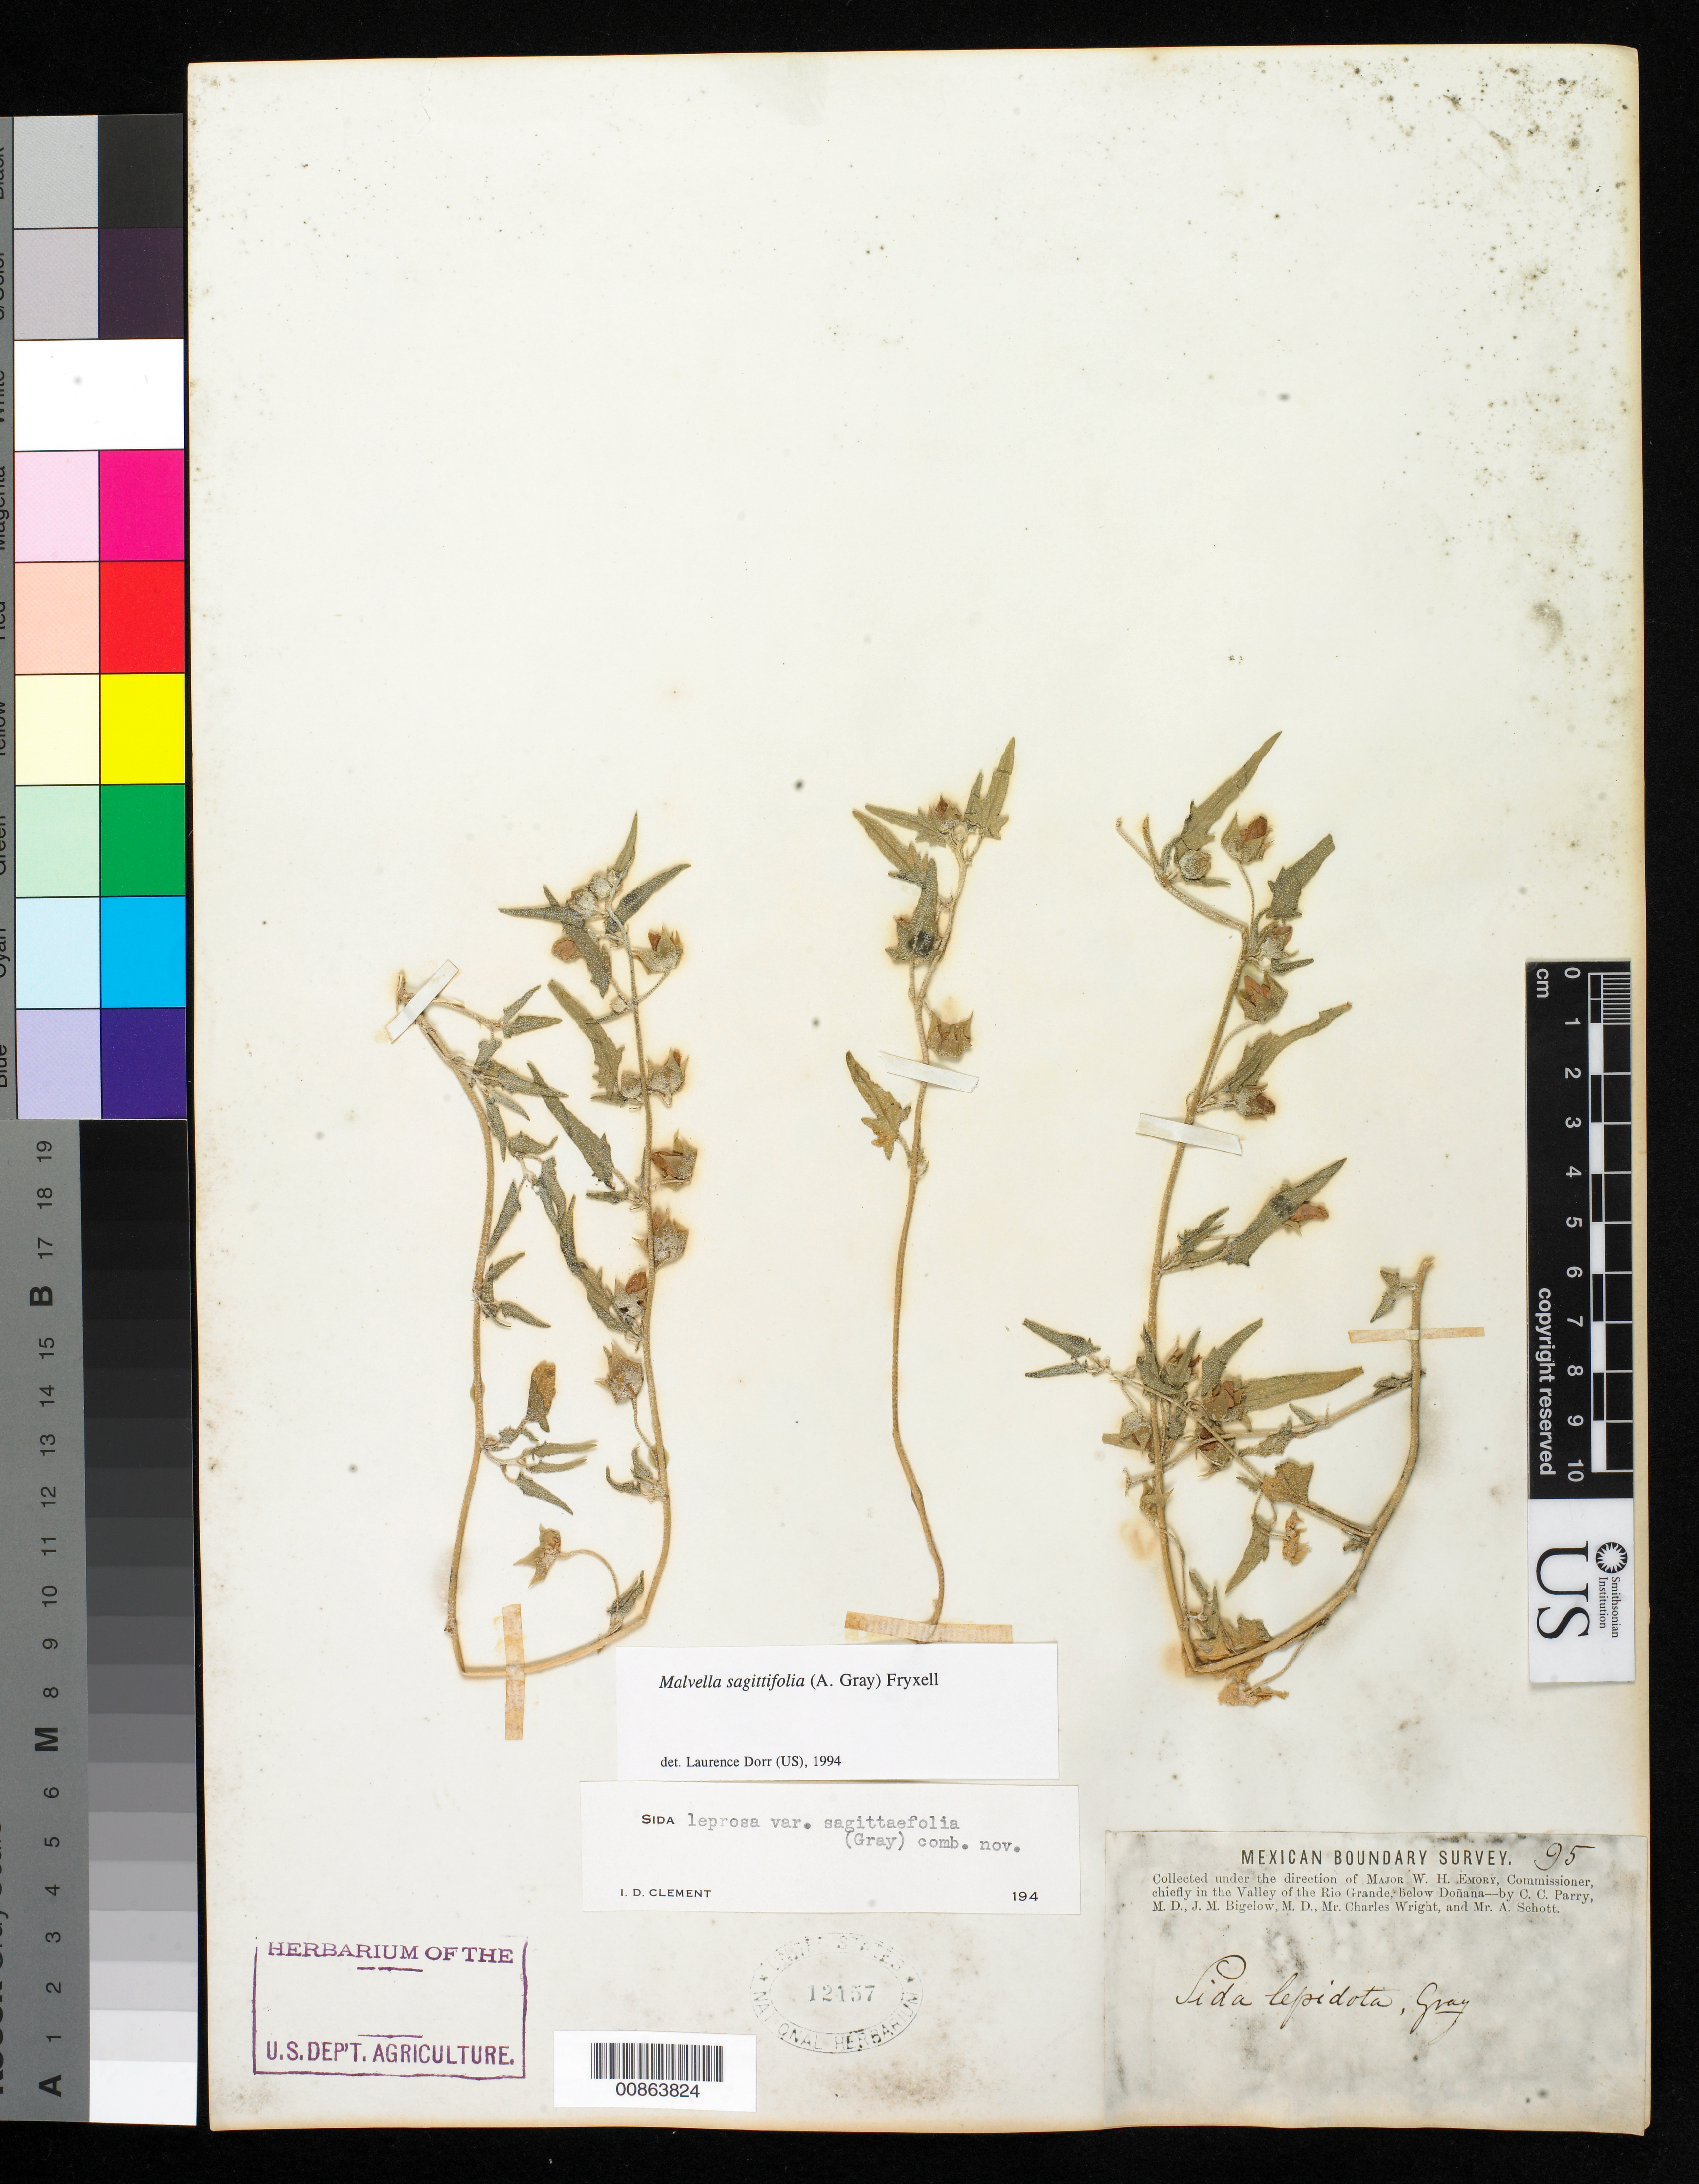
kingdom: Plantae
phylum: Tracheophyta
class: Magnoliopsida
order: Malvales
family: Malvaceae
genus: Malvella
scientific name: Malvella sagittifolia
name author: (A. Gray) Fryxell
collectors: C. C. Parry, J. M. Bigelow, C. Wright & A. C. V. Schott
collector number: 95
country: United States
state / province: New Mexico / Texas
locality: Valley of the Rio Grande, below Doñana.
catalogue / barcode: US 12157